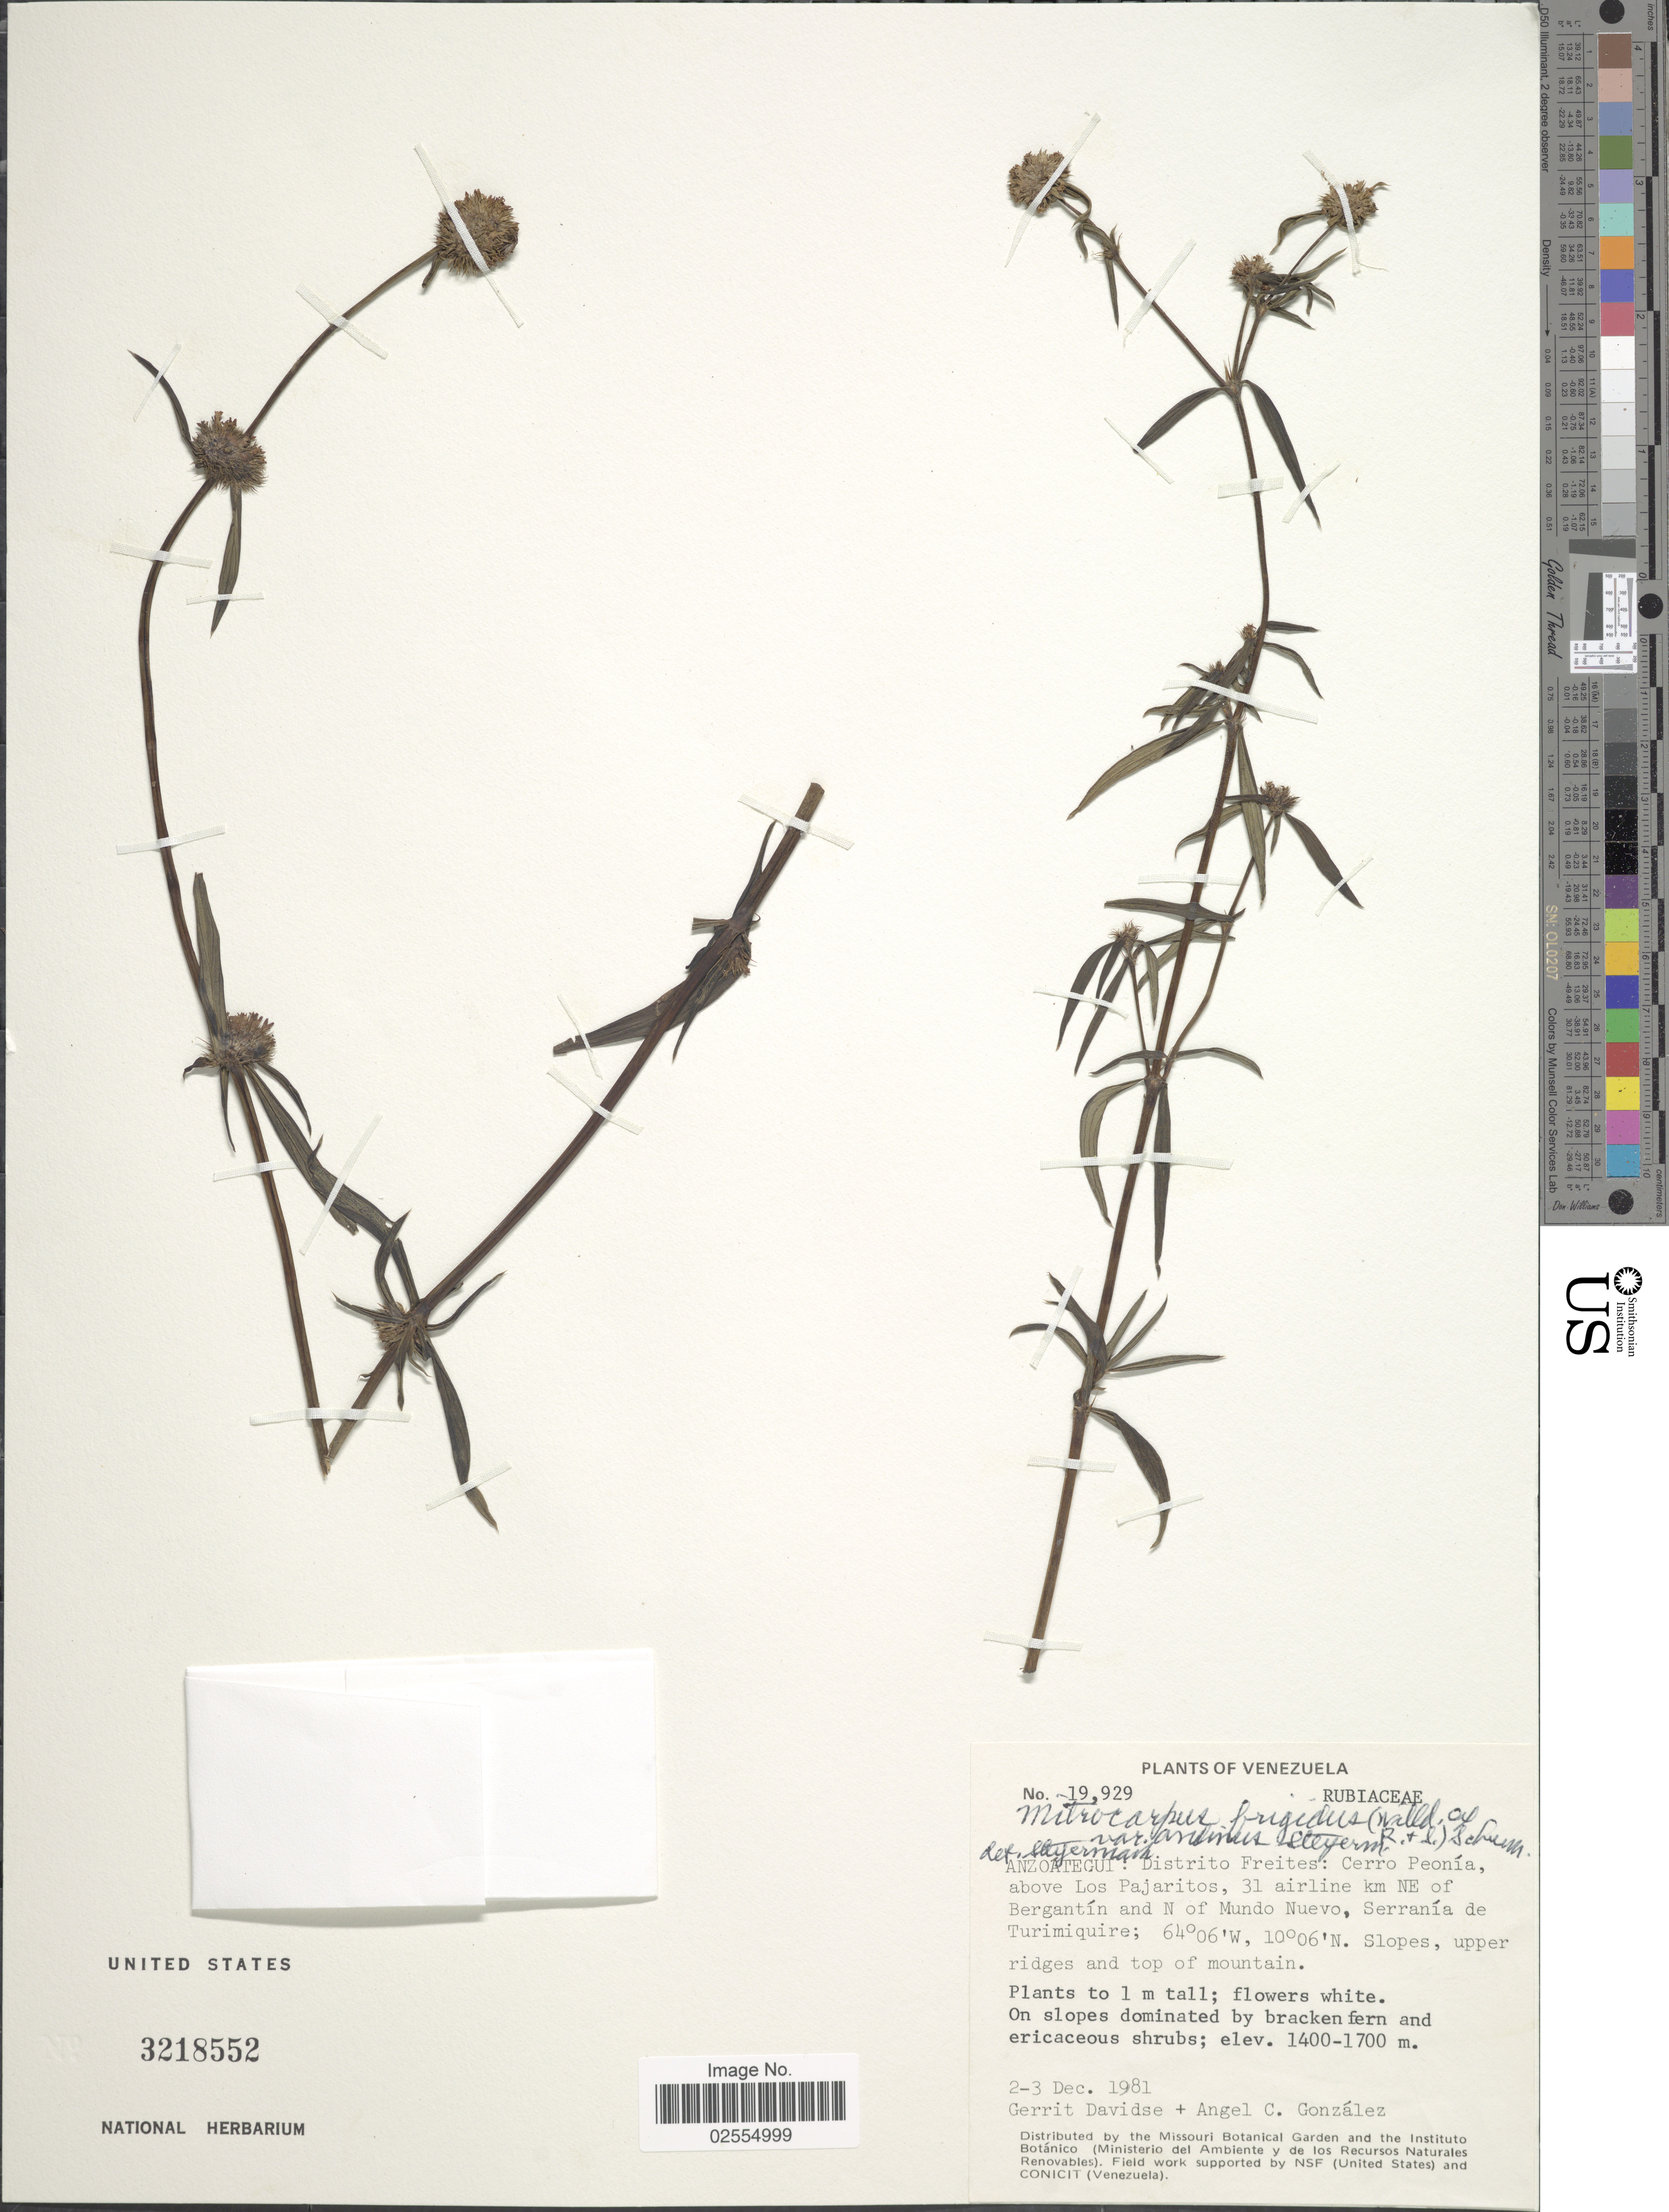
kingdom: Plantae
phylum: Tracheophyta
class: Magnoliopsida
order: Gentianales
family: Rubiaceae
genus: Mitracarpus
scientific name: Mitracarpus frigidus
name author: (Willd. ex Roem. & Schult.) K. Schum.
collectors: G. Davidse & A. C. González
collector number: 19929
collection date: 1981-12-02/1981-12-03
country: Venezuela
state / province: Anzoategui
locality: Distrito Freitas: Cerro Peonía, above Los Pajaritos, 31 km airline km NE of Bergantín and N of Mundo Nuevo, Serranía de Turimiquire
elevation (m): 1400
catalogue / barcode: US 3218552